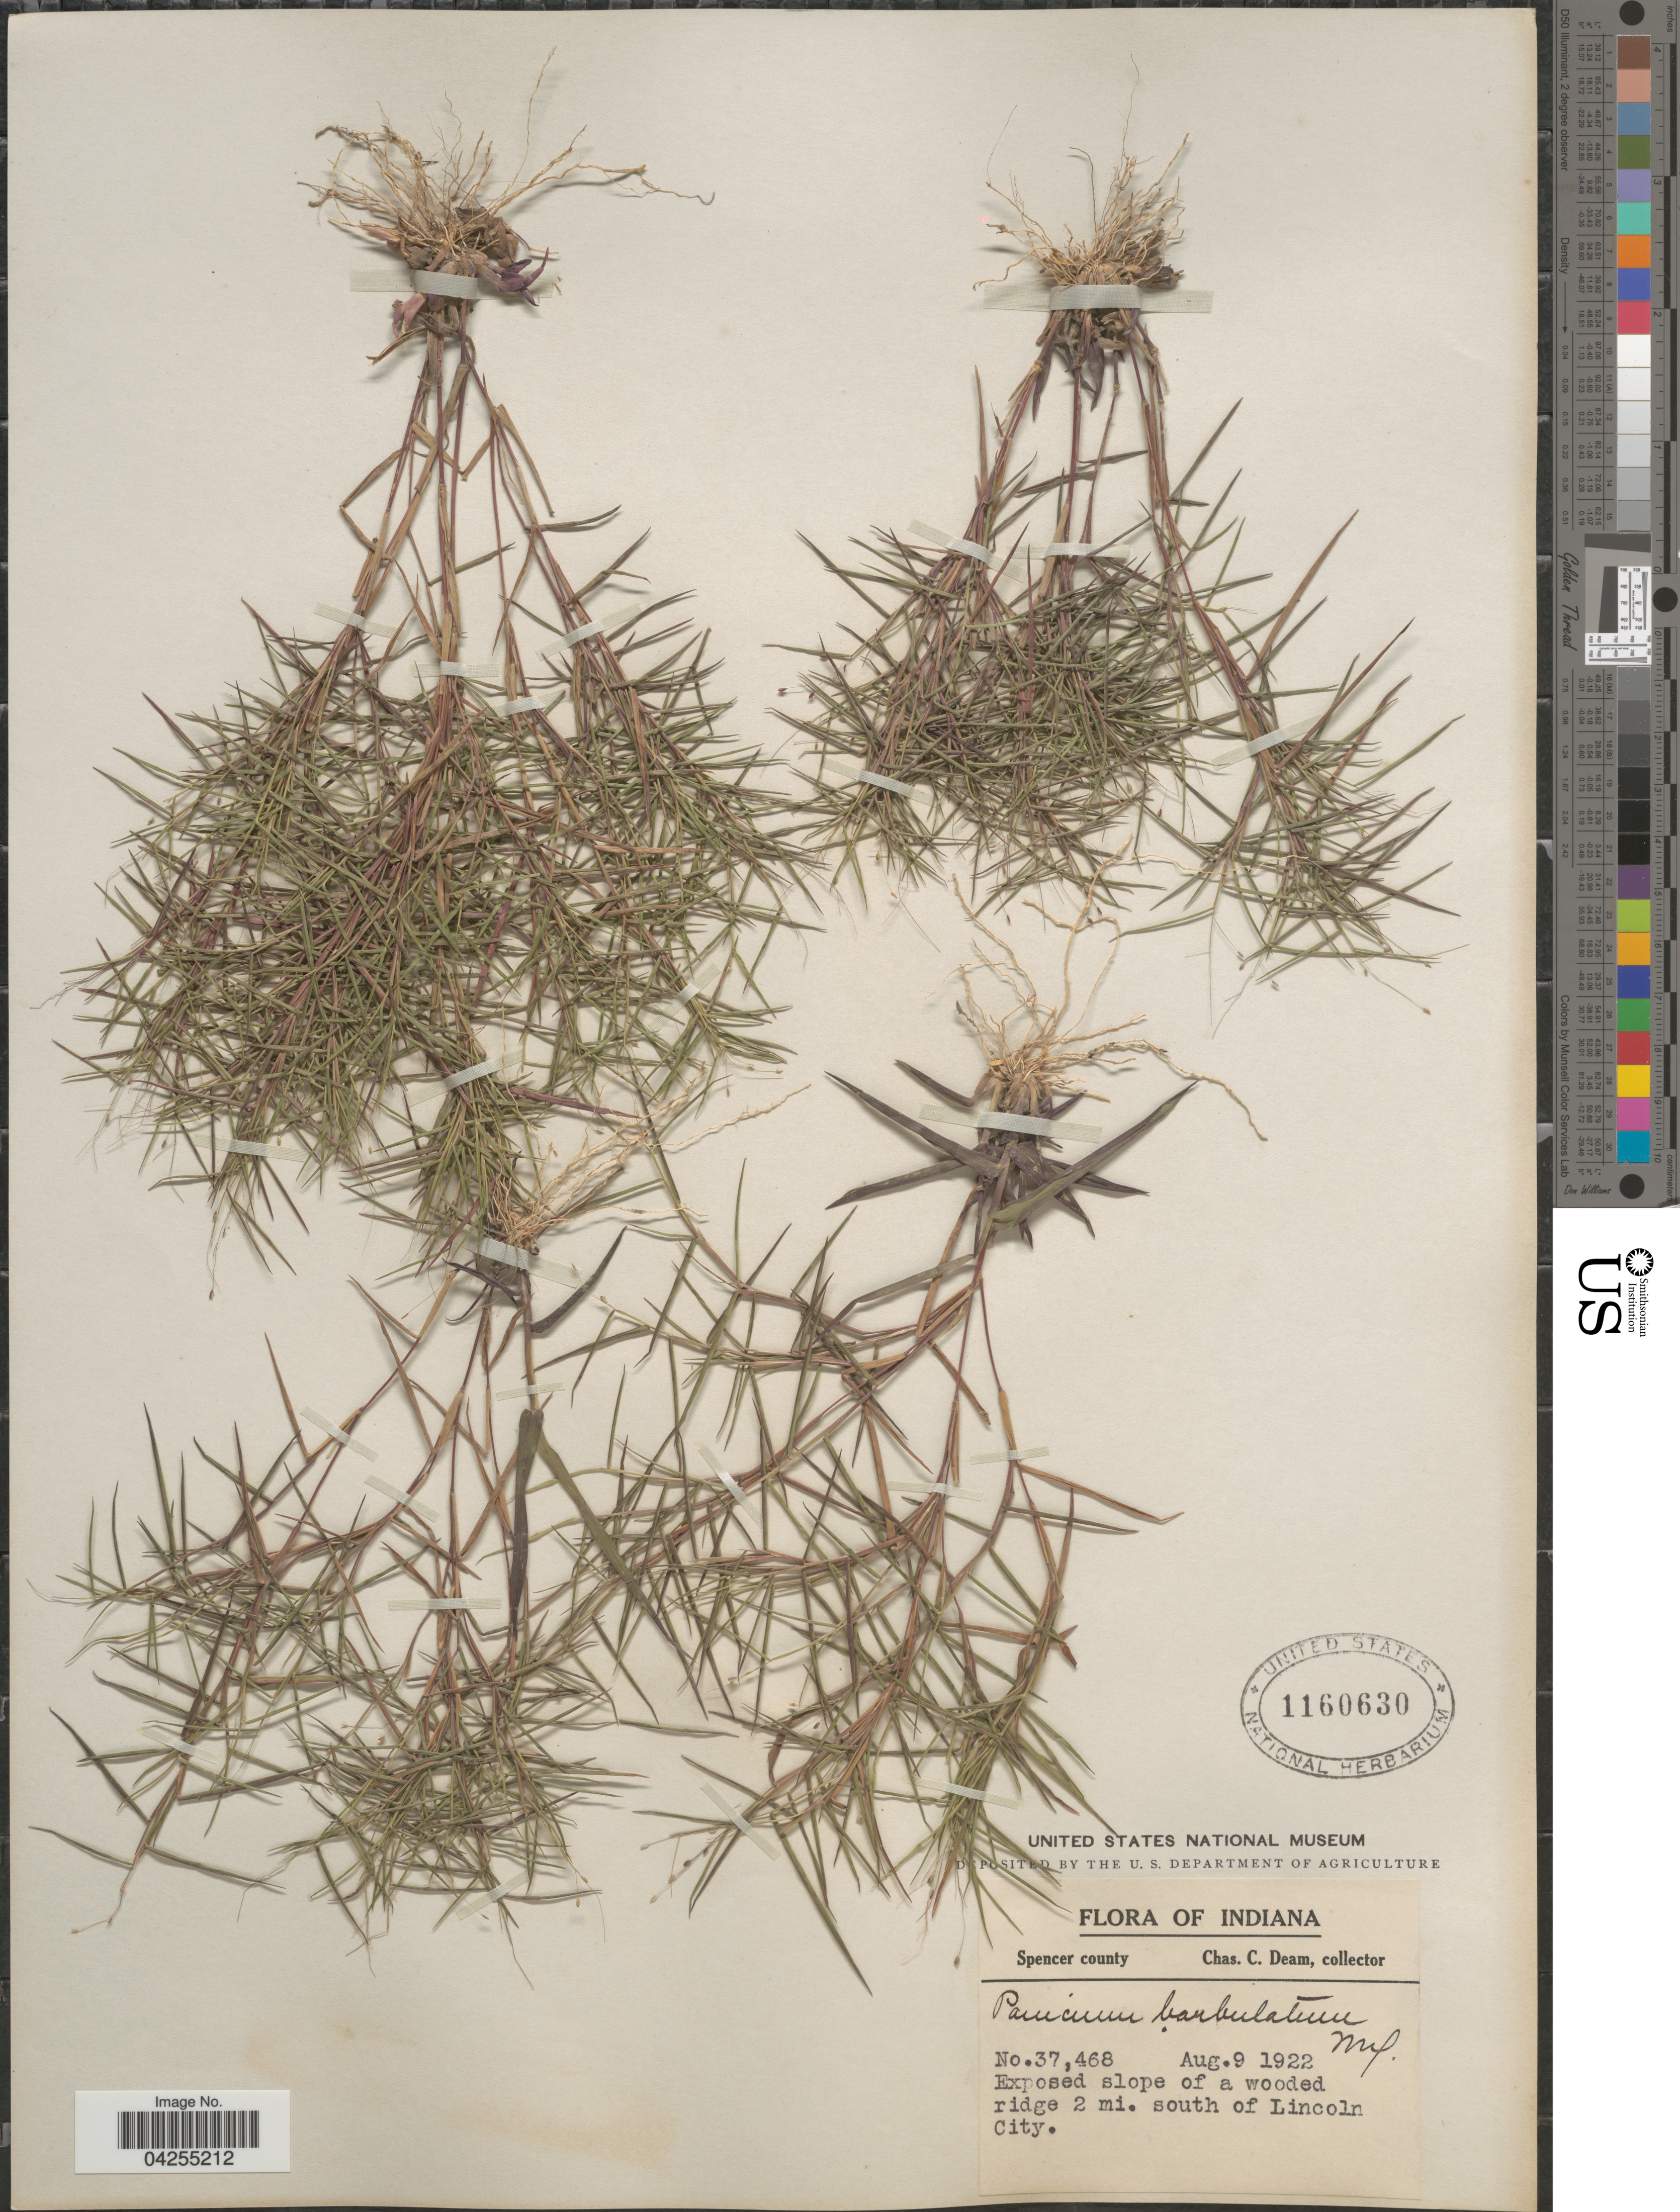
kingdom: Plantae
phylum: Tracheophyta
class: Liliopsida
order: Poales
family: Poaceae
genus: Dichanthelium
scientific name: Dichanthelium dichotomum var. dichotomum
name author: (L.) Gould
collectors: C. C. Deam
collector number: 37468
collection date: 1922-08-09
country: United States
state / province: Indiana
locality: Spencer county. Exposed slope of a wooded ridge 2 mi. south of Lincoln City.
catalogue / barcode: US 1160630